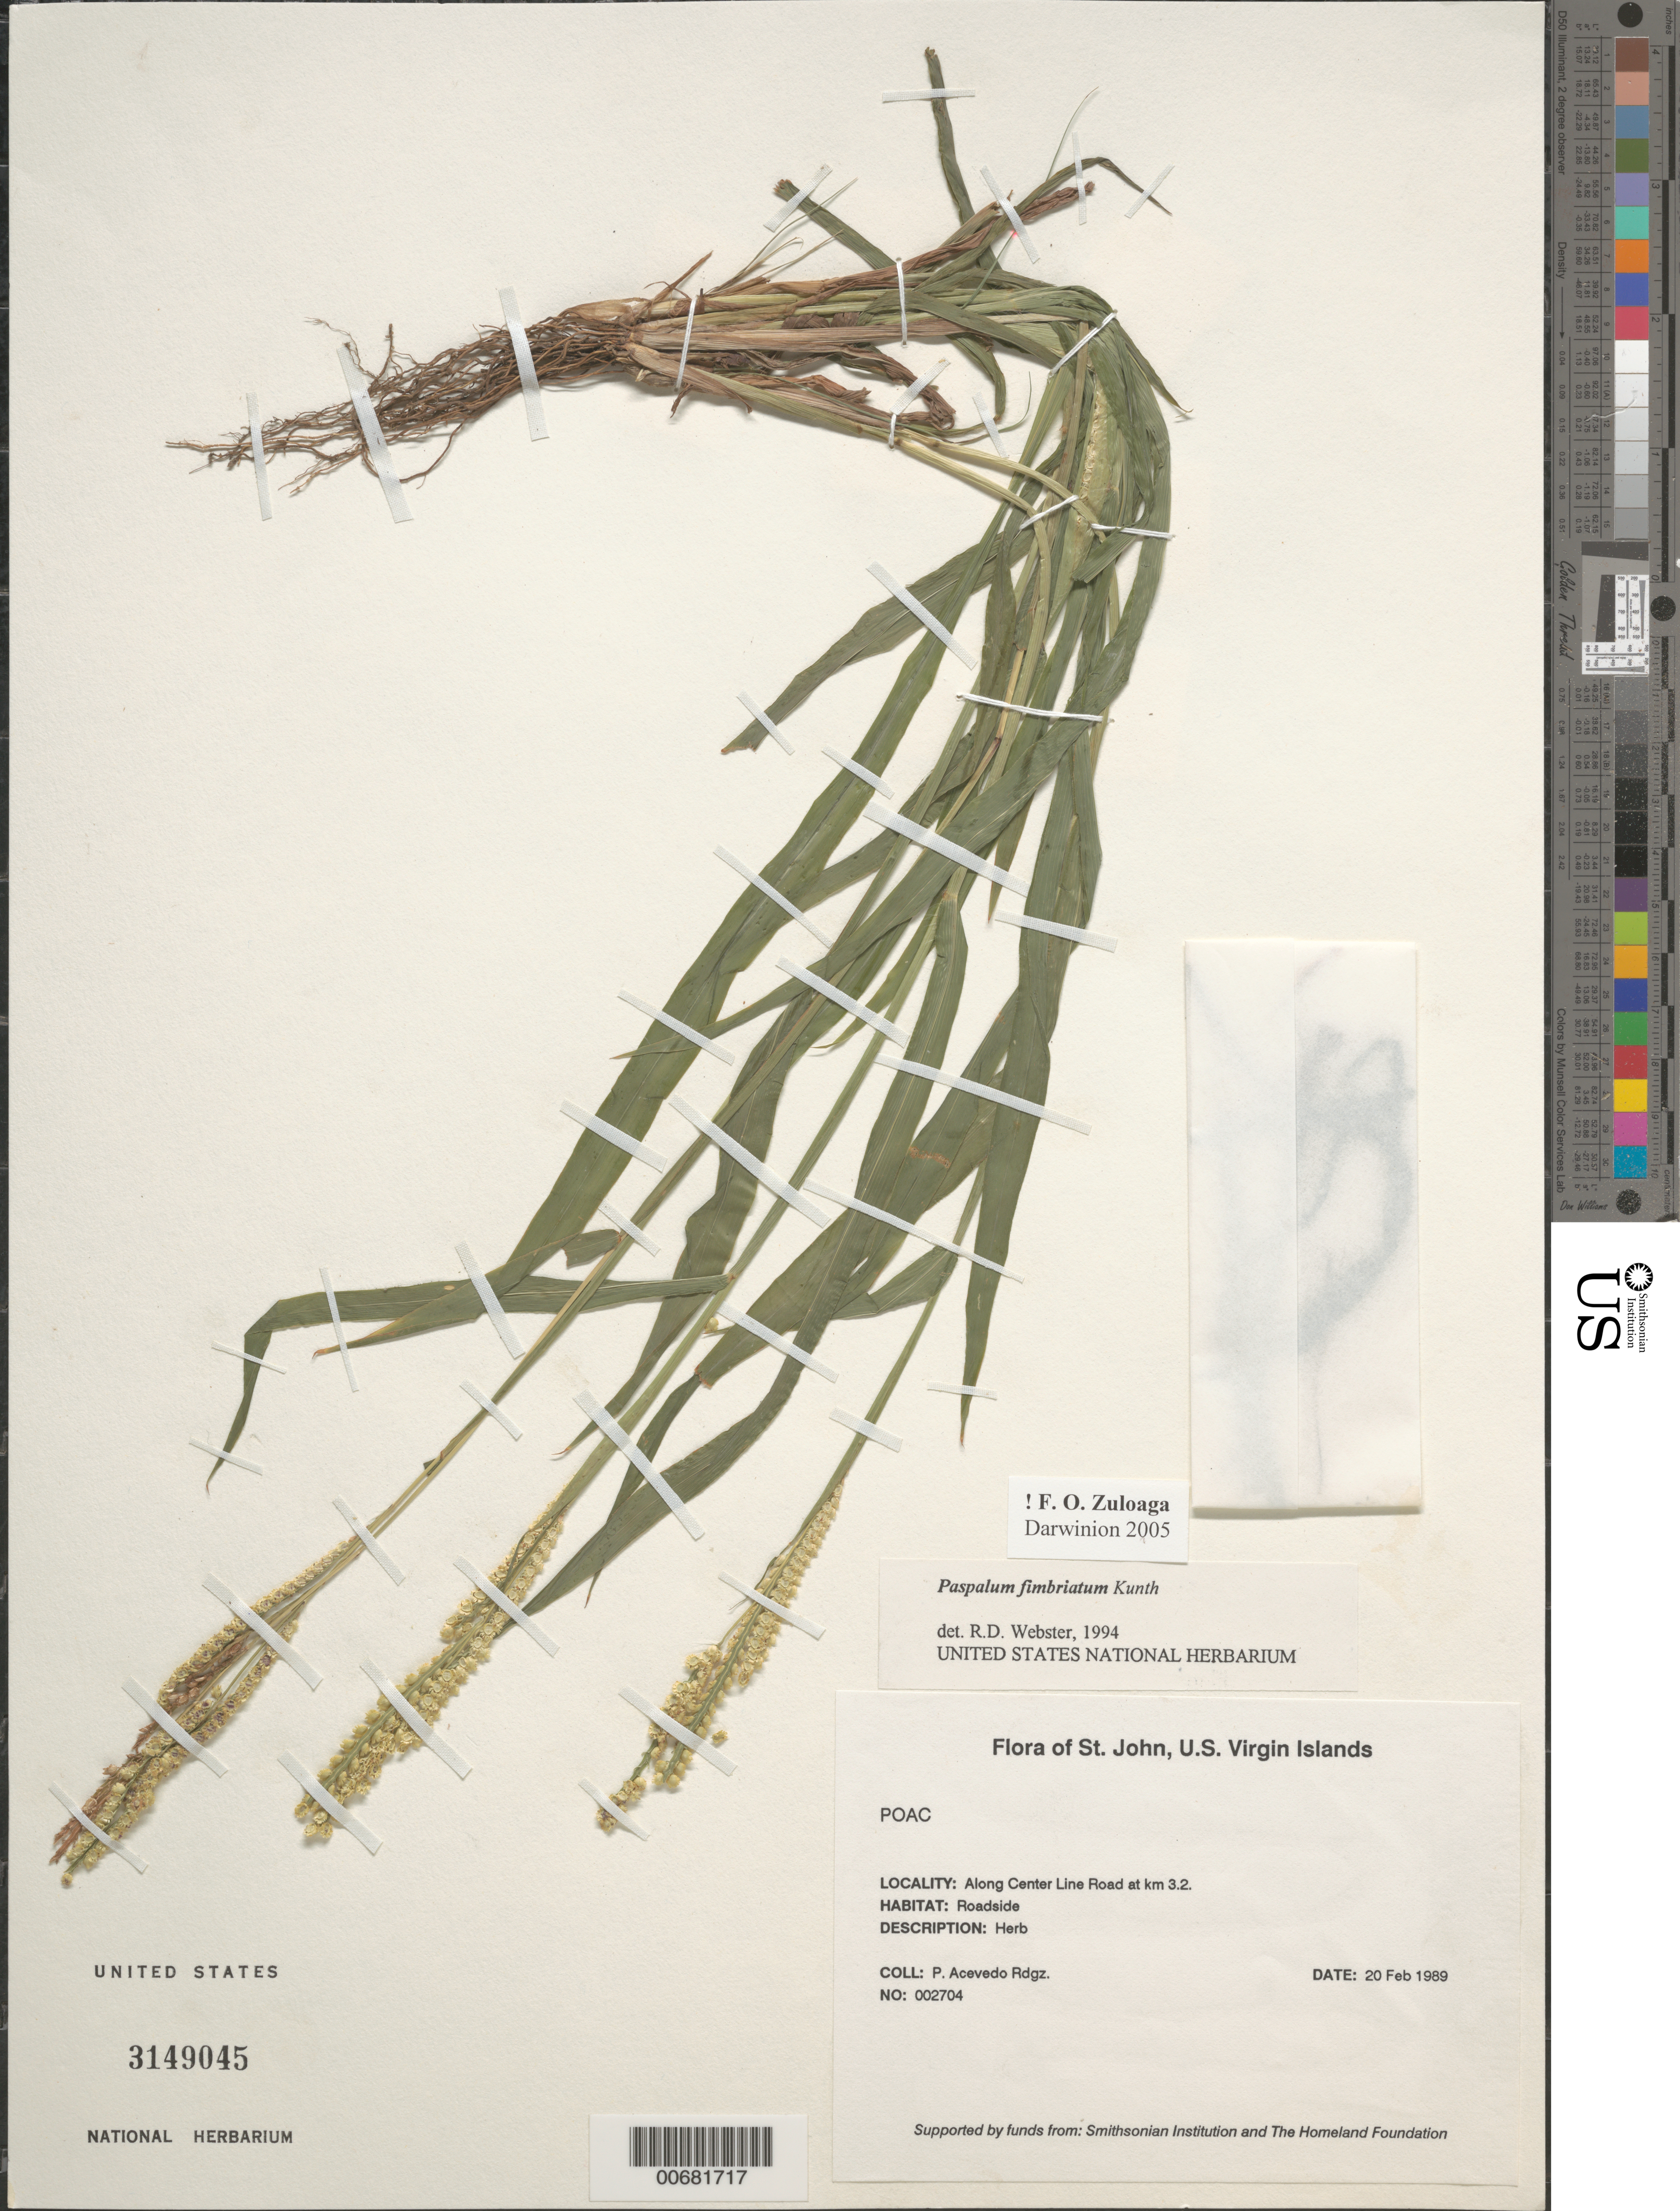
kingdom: Plantae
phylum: Tracheophyta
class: Liliopsida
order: Poales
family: Poaceae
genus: Paspalum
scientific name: Paspalum fimbriatum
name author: Kunth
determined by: Webster, Robert D.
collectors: P. Acevedo-Rodr.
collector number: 2704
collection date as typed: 20 Feb 1989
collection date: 1989-02-20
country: U.S. Virgin Islands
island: St. John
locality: Cruz Bay Quarter, Along Center Line Road at km 3.2.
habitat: Roadside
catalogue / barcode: US 3149045